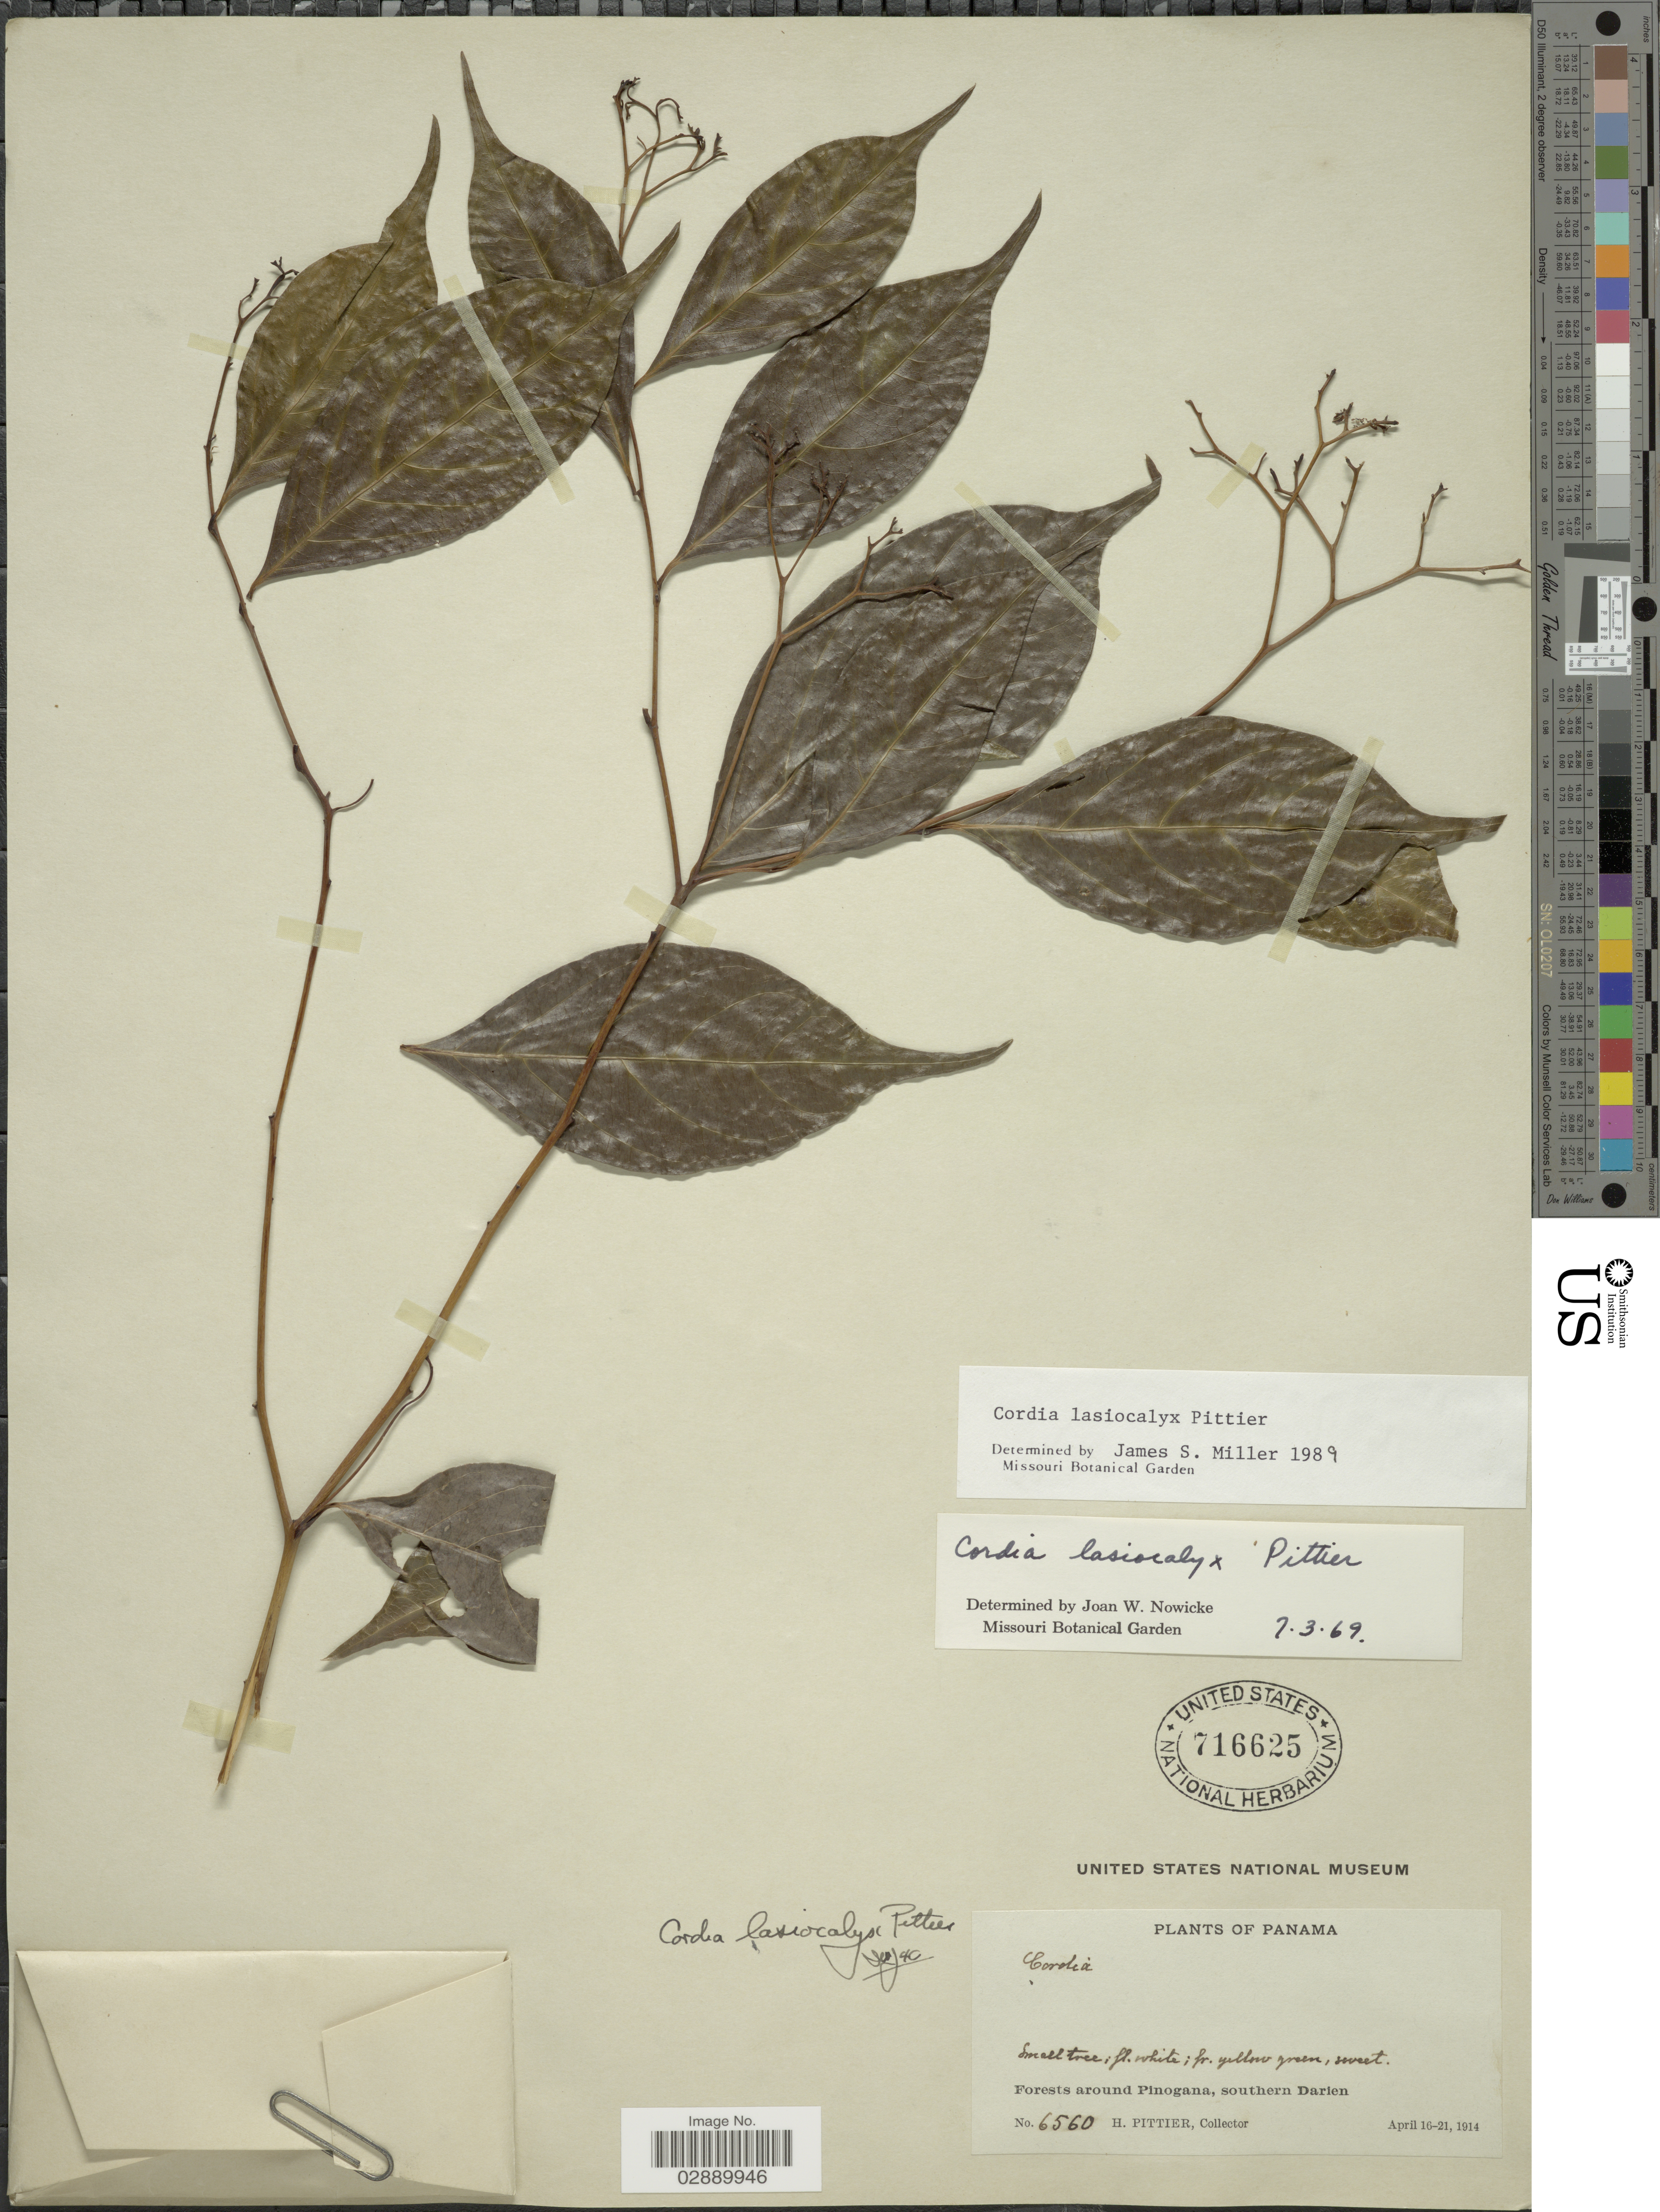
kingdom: Plantae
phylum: Tracheophyta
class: Magnoliopsida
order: Boraginales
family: Cordiaceae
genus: Cordia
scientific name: Cordia lasiocalyx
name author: Pittier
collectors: H. F. Pittier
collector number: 6560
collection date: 1914-04-16/1914-04-21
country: Panama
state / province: Darién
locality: Forests around Pinogana, southern Darien.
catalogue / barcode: US 716625